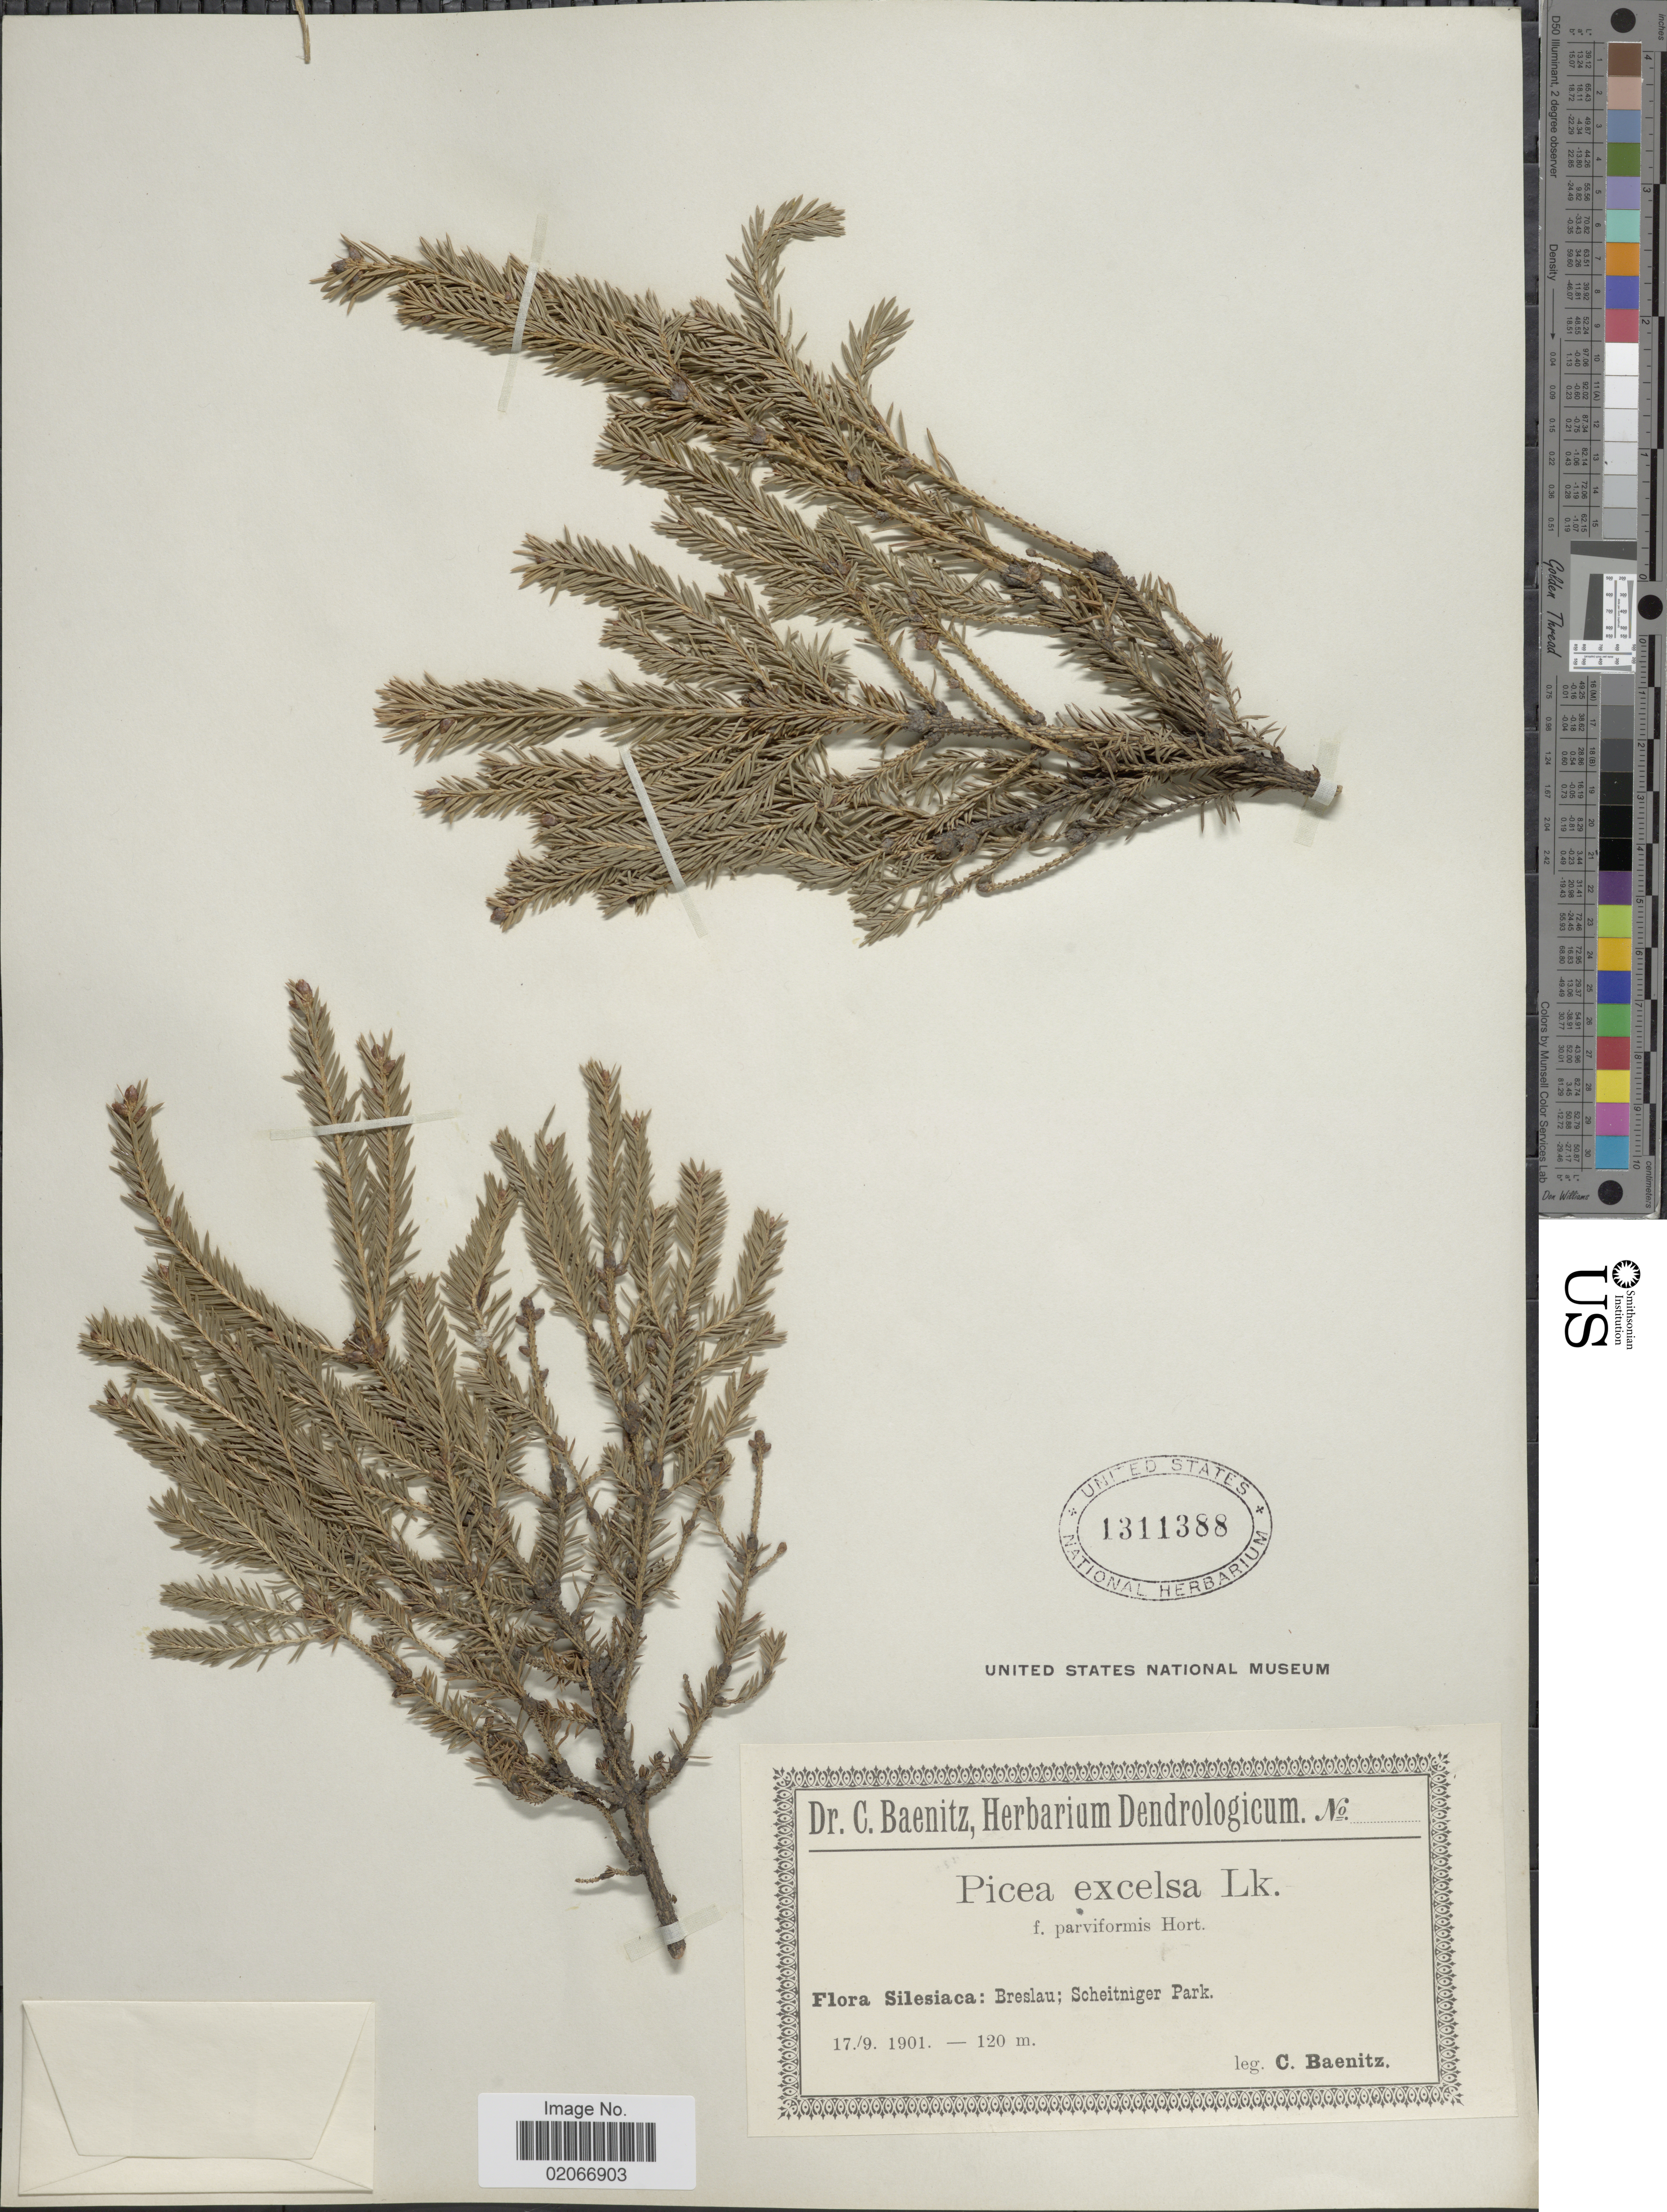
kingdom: Plantae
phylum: Tracheophyta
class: Pinopsida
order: Pinales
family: Pinaceae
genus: Picea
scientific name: Picea excelsa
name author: Link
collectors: C. G. Baenitz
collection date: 1901-09-17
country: Poland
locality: Silesiaca: Breslau; Scheitniger Park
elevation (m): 120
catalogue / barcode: US 1311388